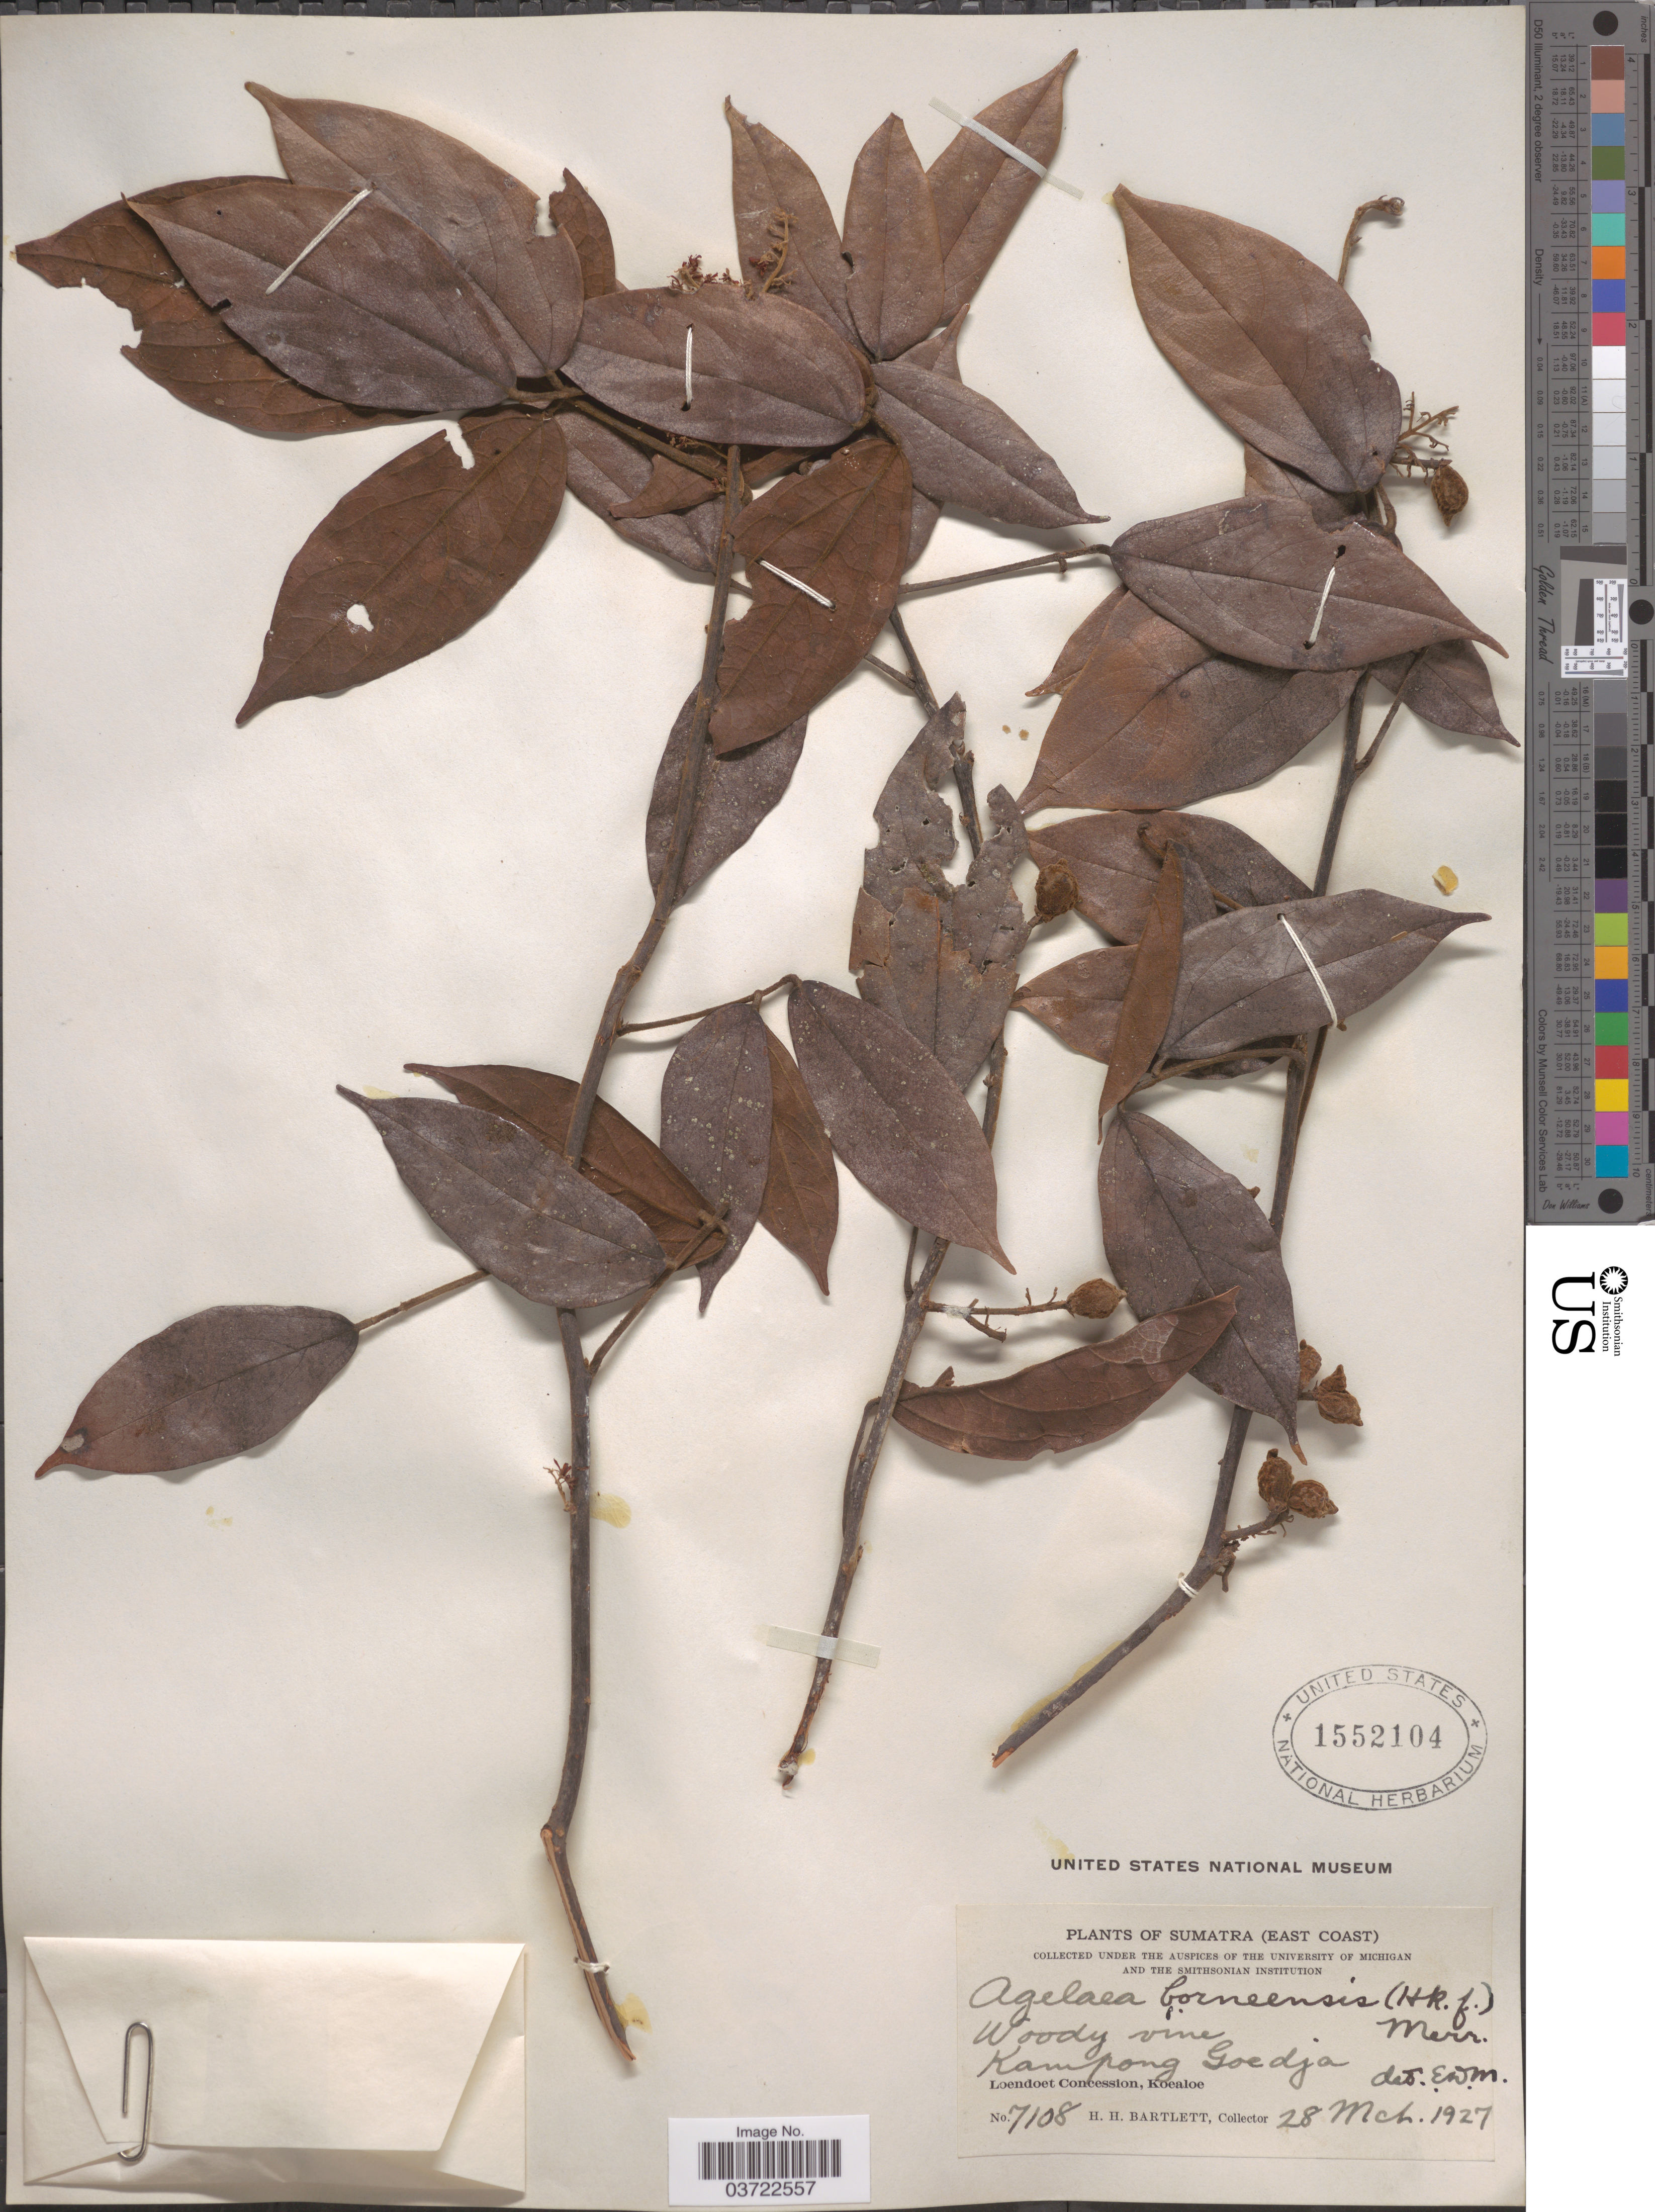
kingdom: Plantae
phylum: Tracheophyta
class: Magnoliopsida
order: Oxalidales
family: Connaraceae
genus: Agelaea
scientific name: Agelaea borneensis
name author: (Hook. f.) Merr.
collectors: H. H. Bartlett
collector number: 7108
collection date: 1927-03-28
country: Indonesia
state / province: Sumatra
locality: East Coast. Kampong Goedja. Loendoet Concession, Koealoe.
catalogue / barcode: US 1552104